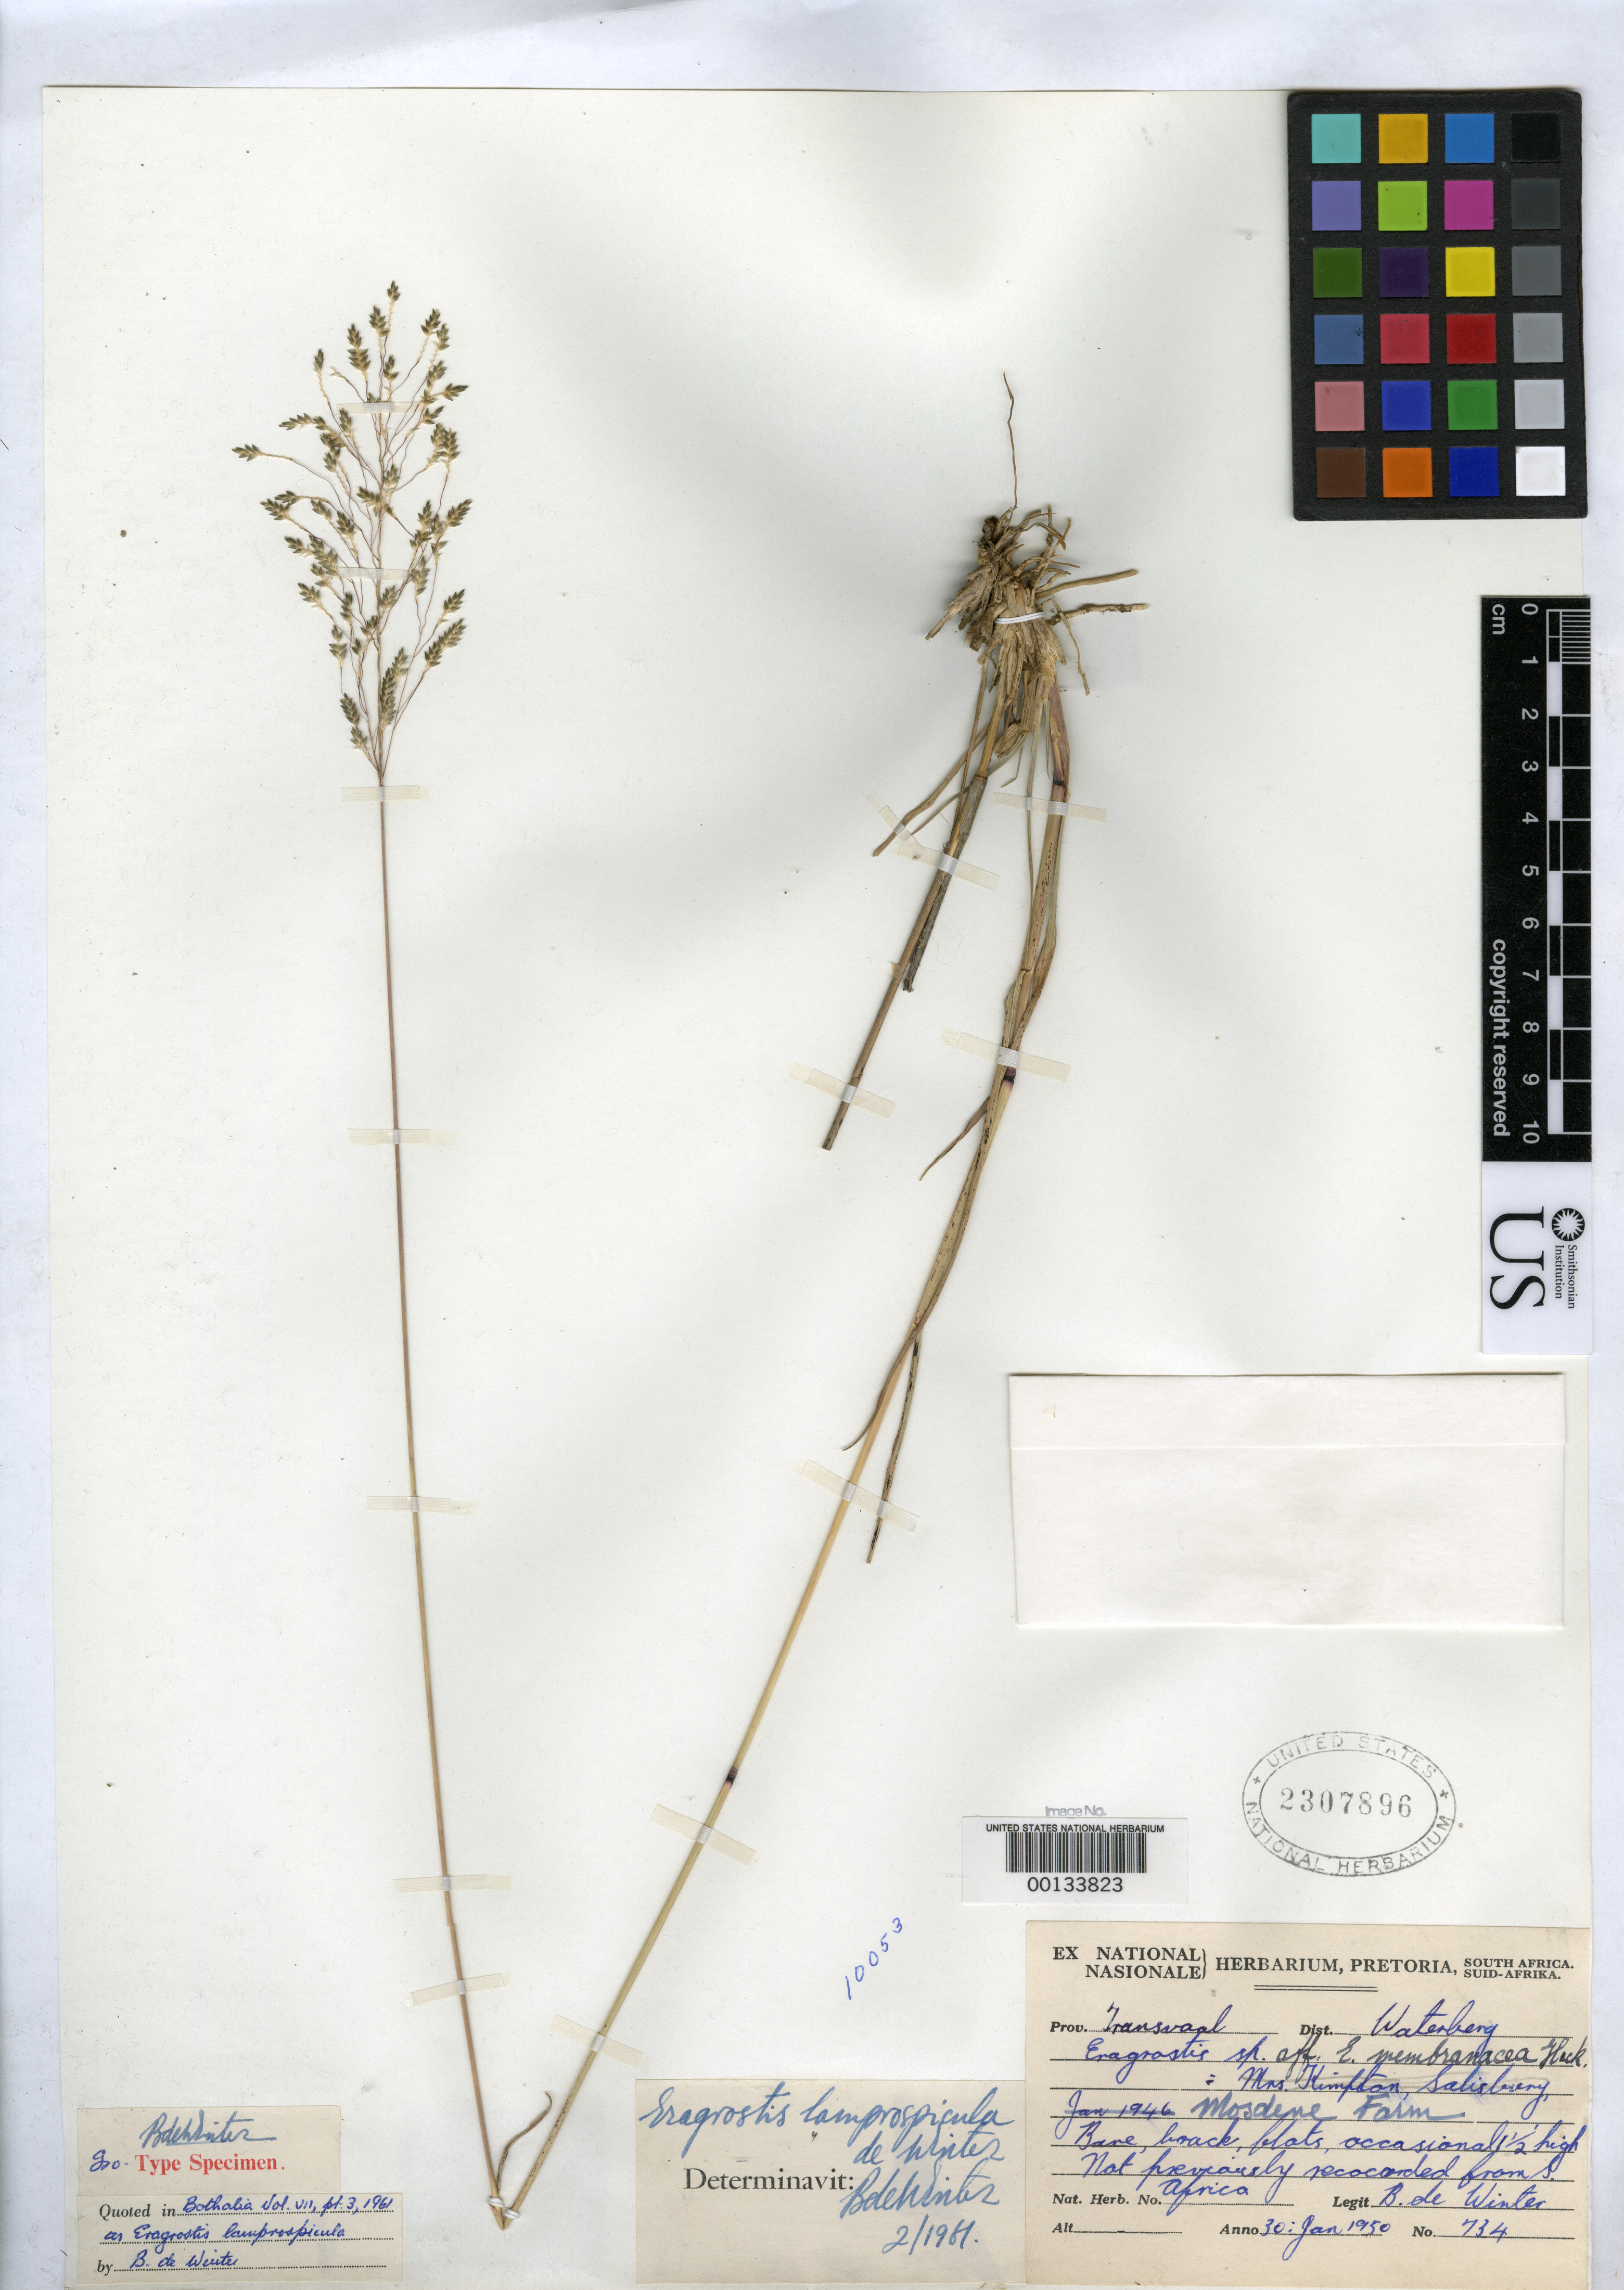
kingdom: Plantae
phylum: Tracheophyta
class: Liliopsida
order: Poales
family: Poaceae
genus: Eragrostis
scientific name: Eragrostis lamprospicula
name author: De Winter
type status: Isotype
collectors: B. de Winter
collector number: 734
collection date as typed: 30 Jan 1950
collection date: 1950-01-30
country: South Africa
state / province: Limpopo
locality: Waterberg, Mosdene farm near Naboomspruit. Transvaal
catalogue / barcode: US 2307896